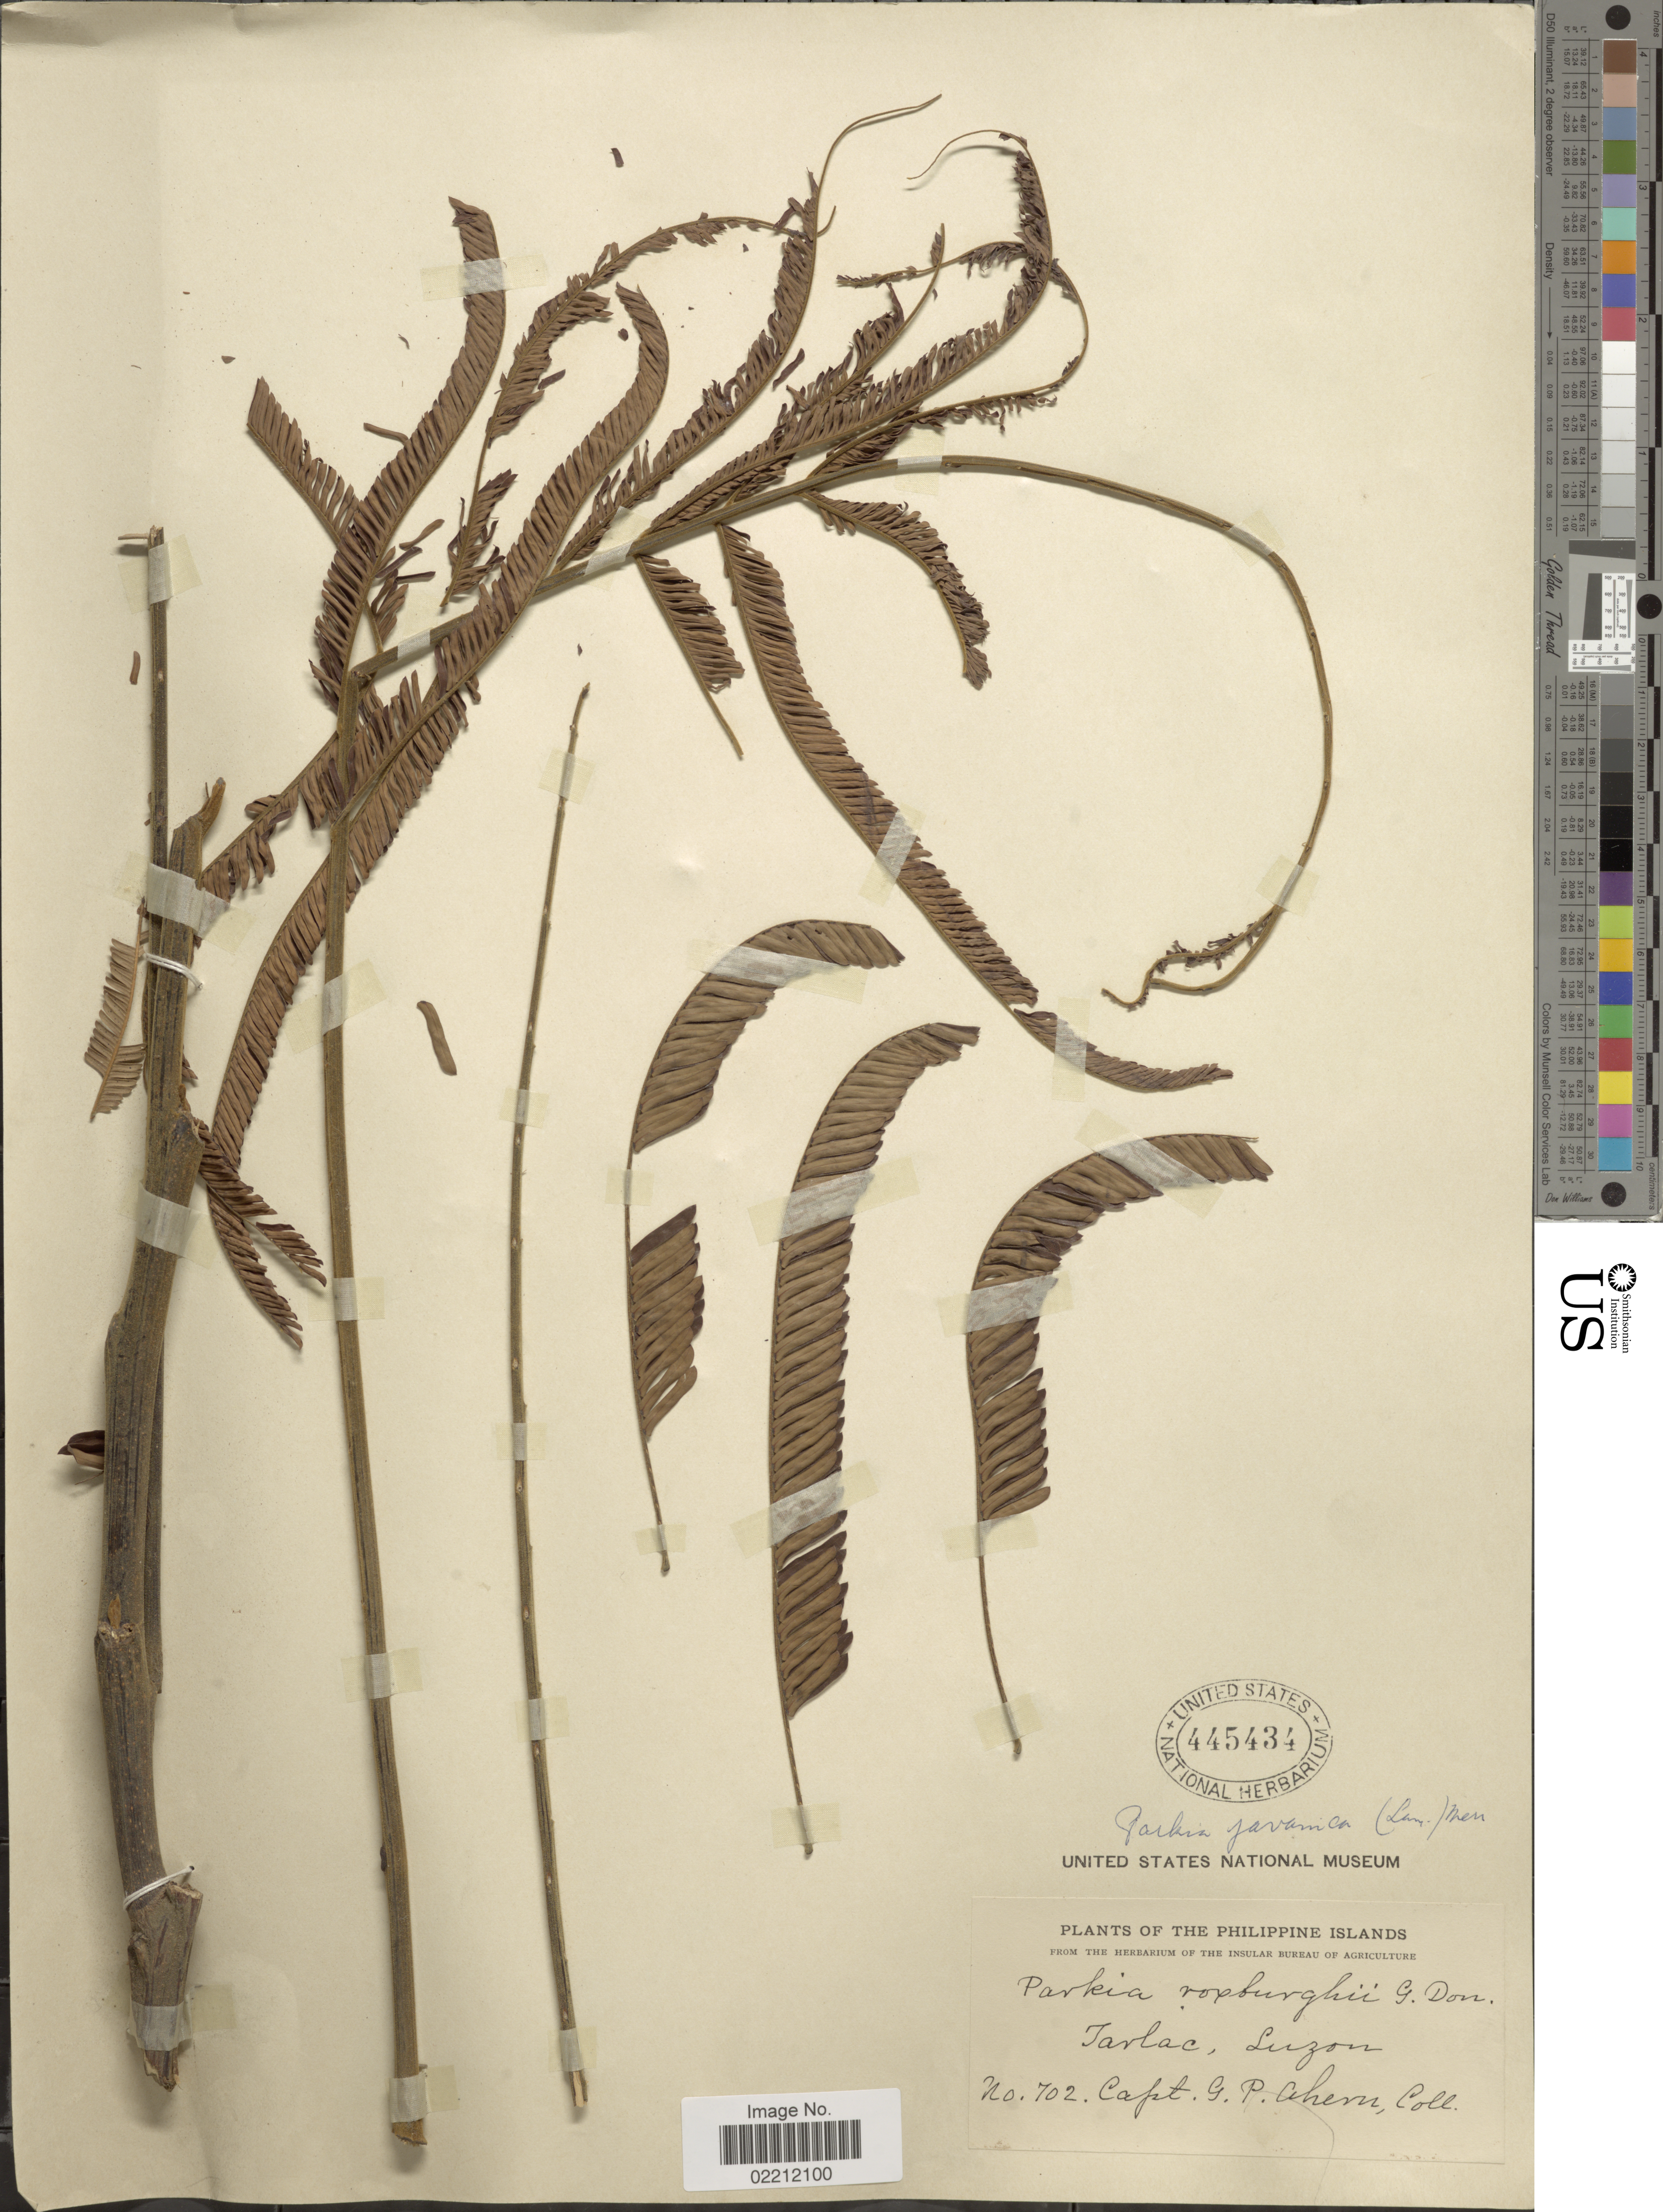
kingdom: Plantae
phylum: Tracheophyta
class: Magnoliopsida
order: Fabales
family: Fabaceae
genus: Parkia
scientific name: Parkia javanica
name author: (Lam.) Merr.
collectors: G. Ahern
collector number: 702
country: Philippines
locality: Tarlac, Luzon.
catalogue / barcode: US 445434